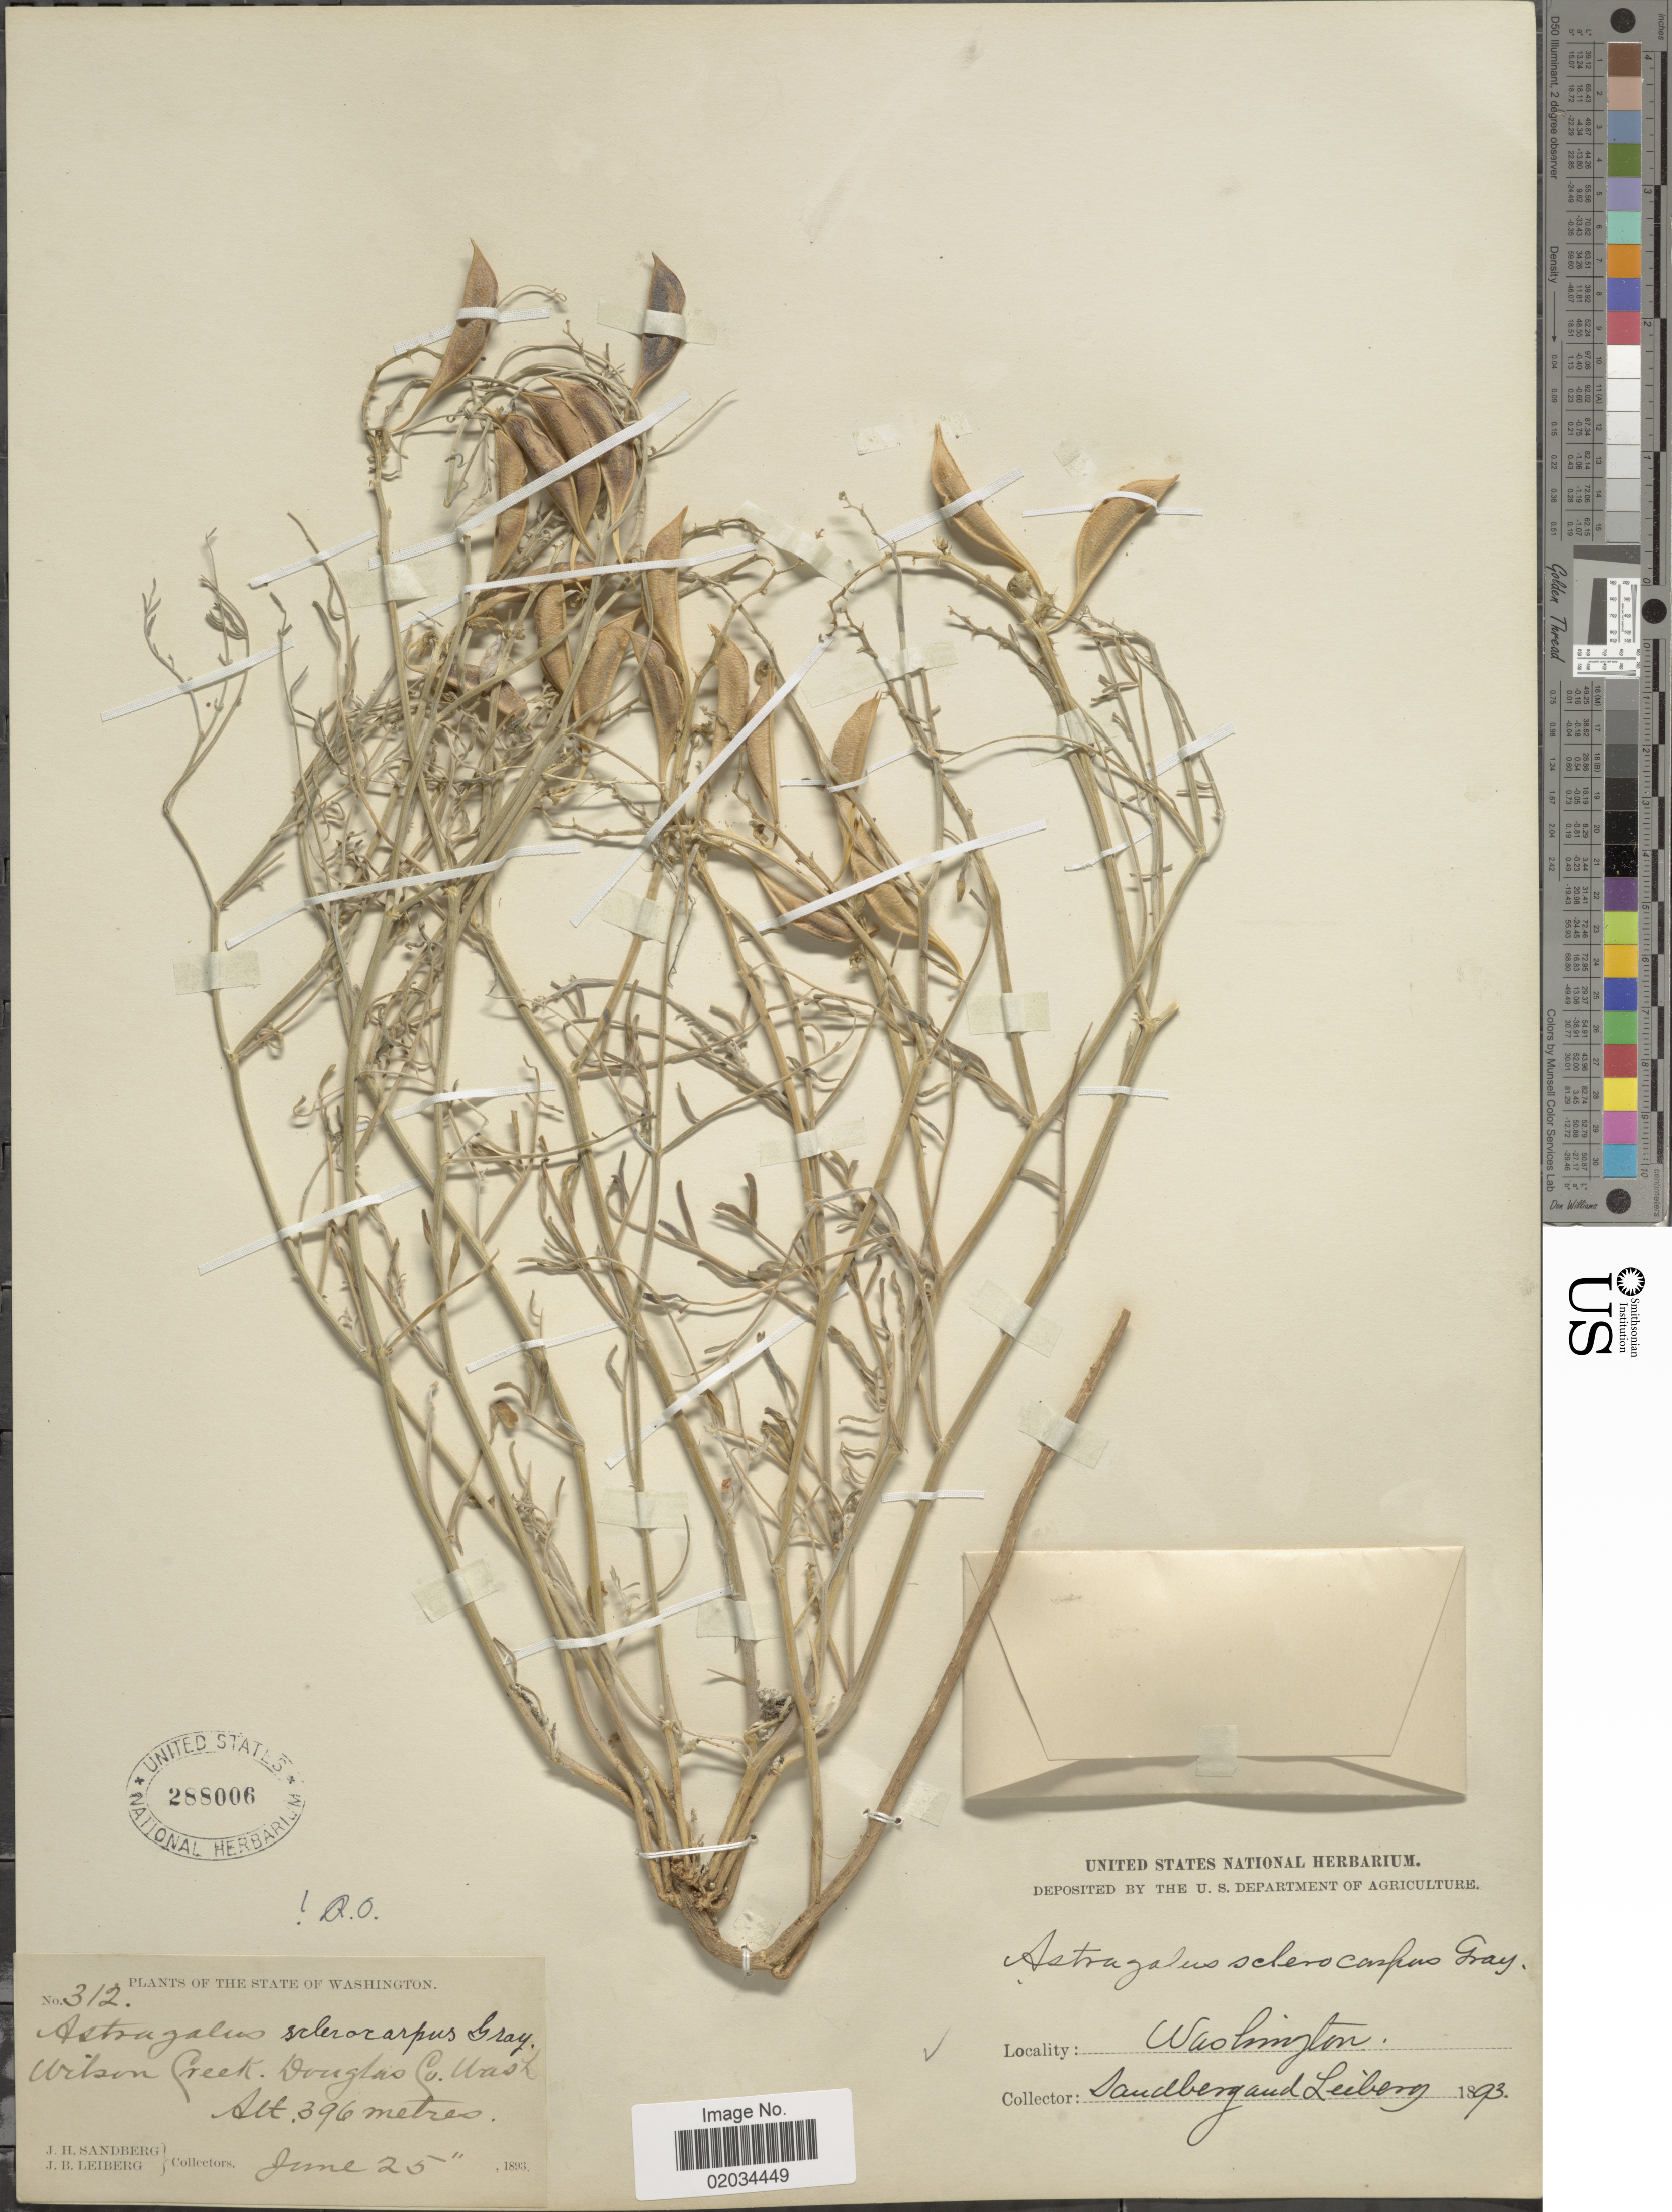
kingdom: Plantae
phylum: Tracheophyta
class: Magnoliopsida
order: Fabales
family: Fabaceae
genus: Astragalus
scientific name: Astragalus sclerocarpus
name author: A. Gray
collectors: J. H. Sandberg & J. B. Leiberg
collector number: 312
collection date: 1893-06-25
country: United States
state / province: Washington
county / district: Douglas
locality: Wilson Creek, Dourglas Co., Wash.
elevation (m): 396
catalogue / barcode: US 288006